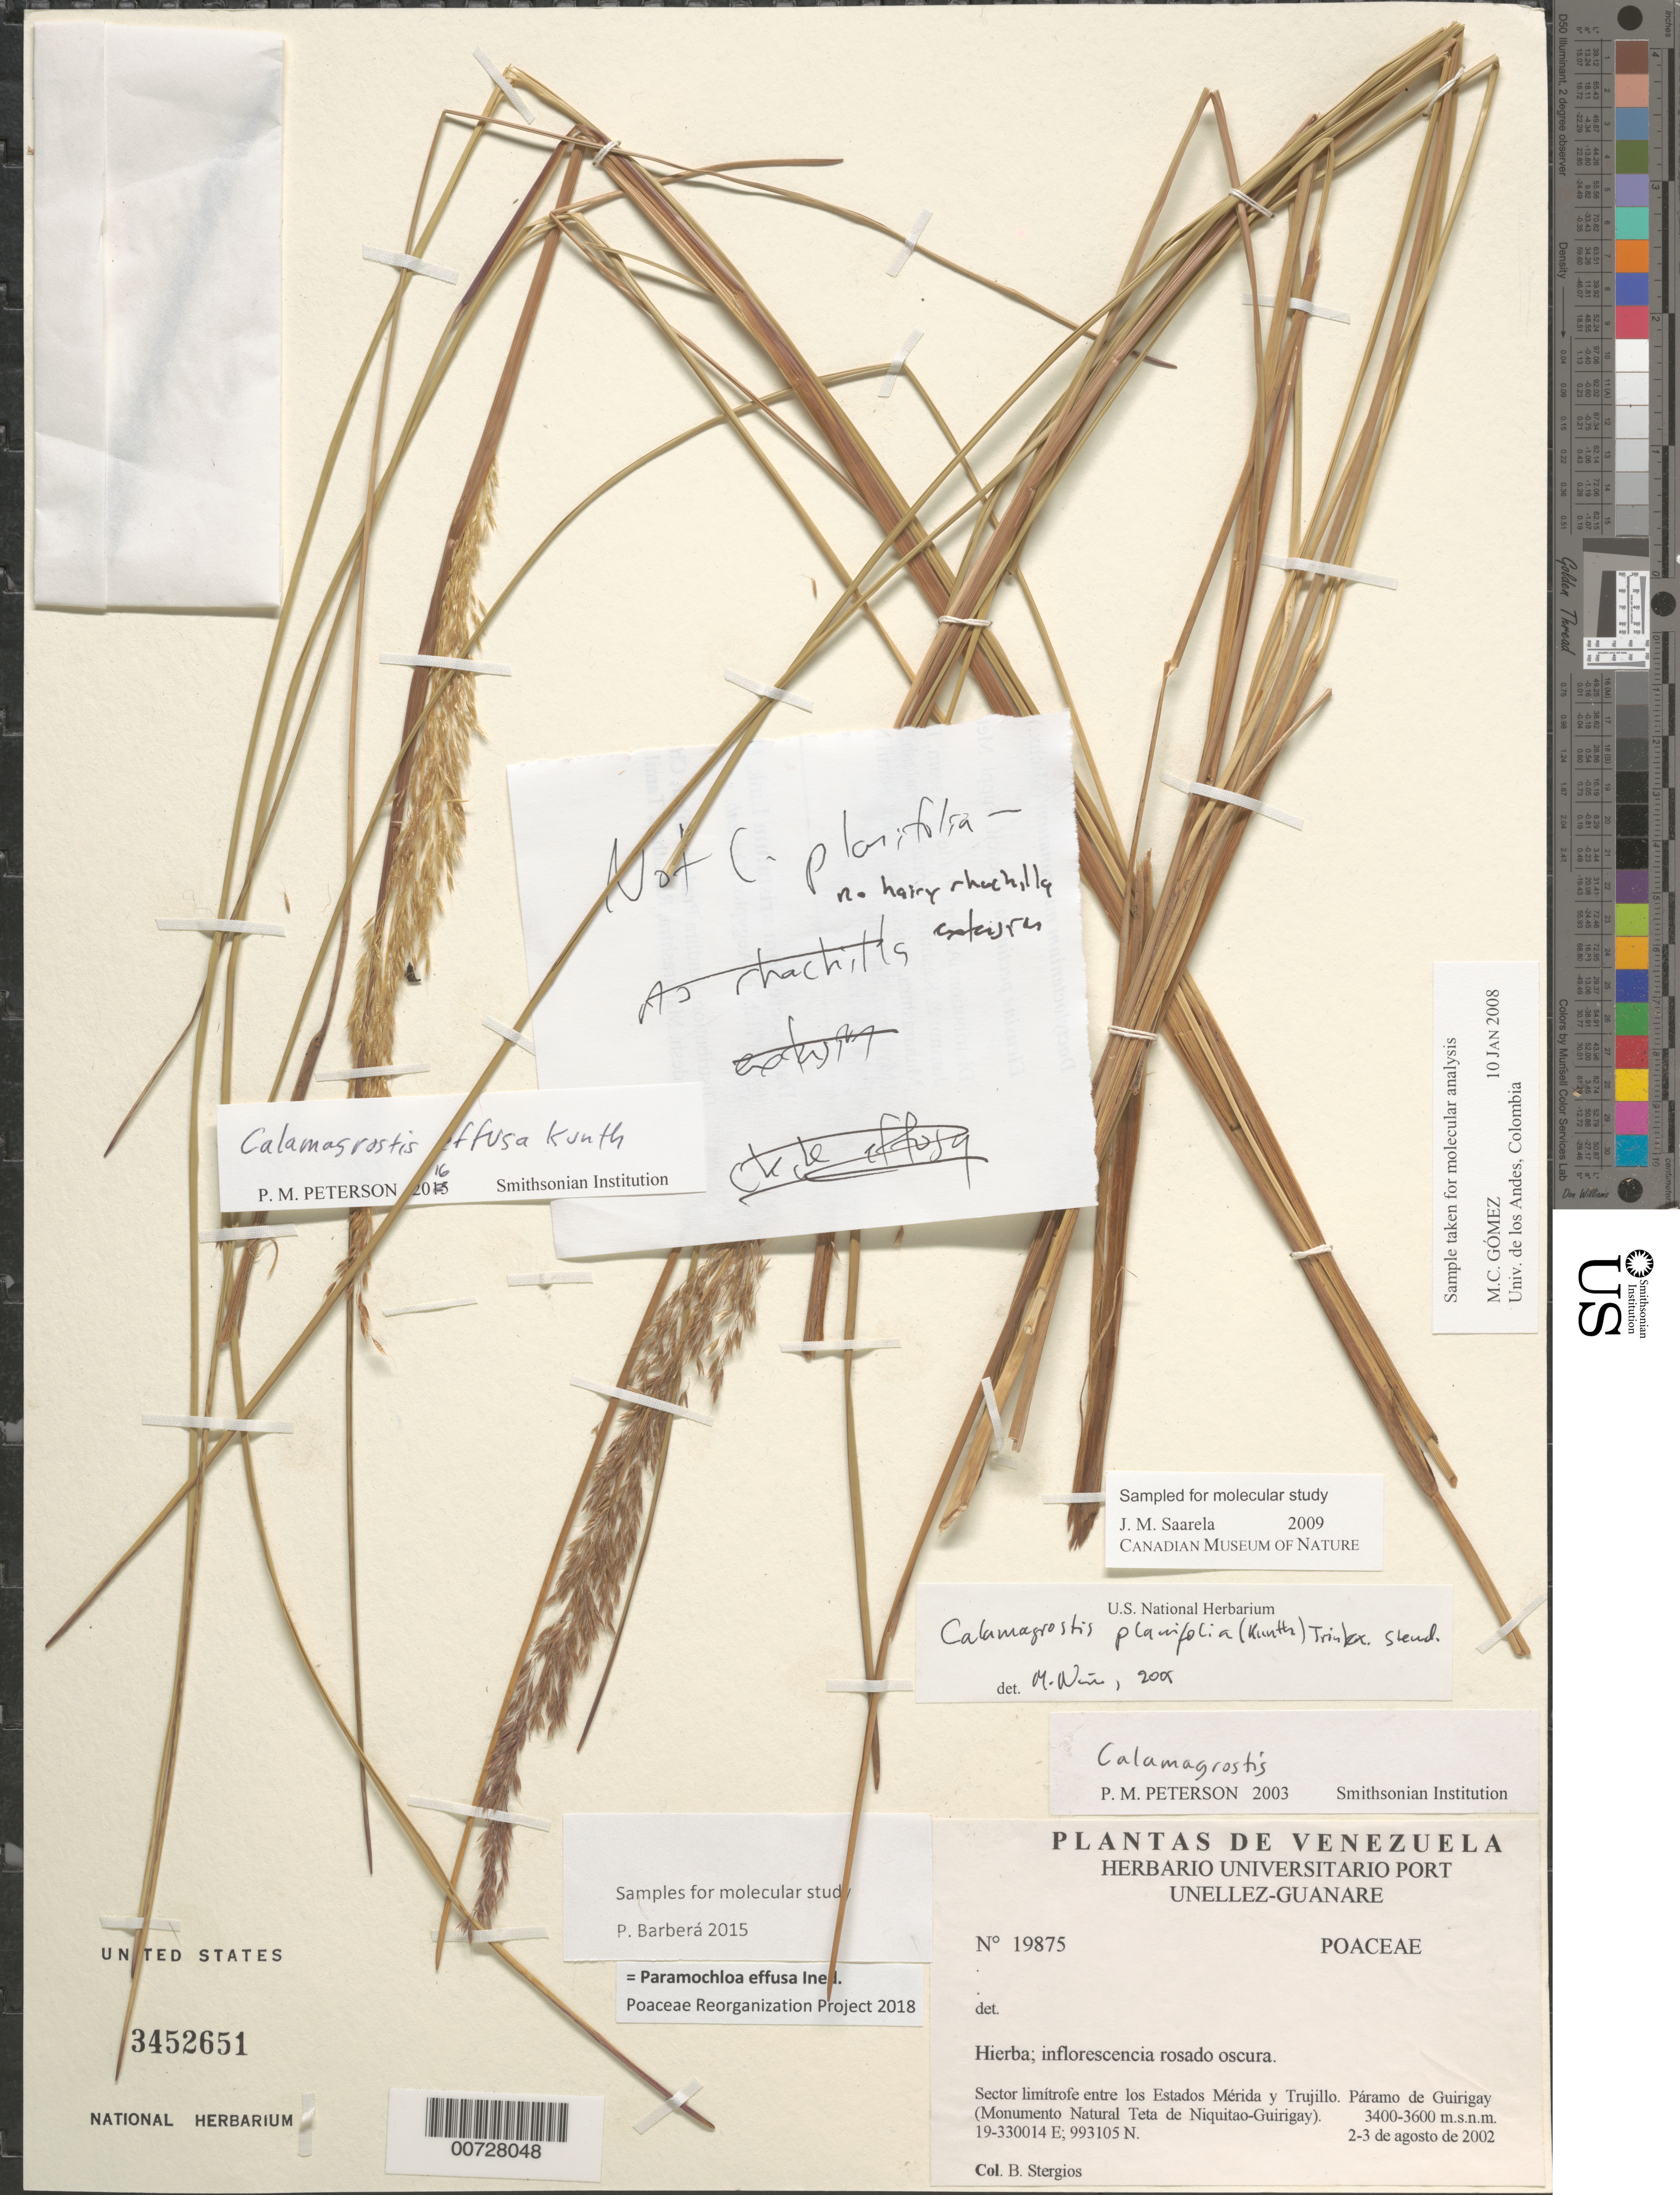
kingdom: Plantae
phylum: Tracheophyta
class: Liliopsida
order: Poales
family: Poaceae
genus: Paramochloa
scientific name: Paramochloa effusa ined.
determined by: Poaceae Reorganization Project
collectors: B. G. Stergios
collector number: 19875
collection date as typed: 02 Aug 2002 to 03 Aug 2002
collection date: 2002-08-02/2002-08-03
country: Venezuela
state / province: Trujillo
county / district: Boconó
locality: Páramo de Guirigay (Monumento Natural Teta de Niquitao-Guirigay). Sector limítrofe entre los Estados Mérida y Trujillo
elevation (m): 3400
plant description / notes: PORT, US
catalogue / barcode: US 3452651